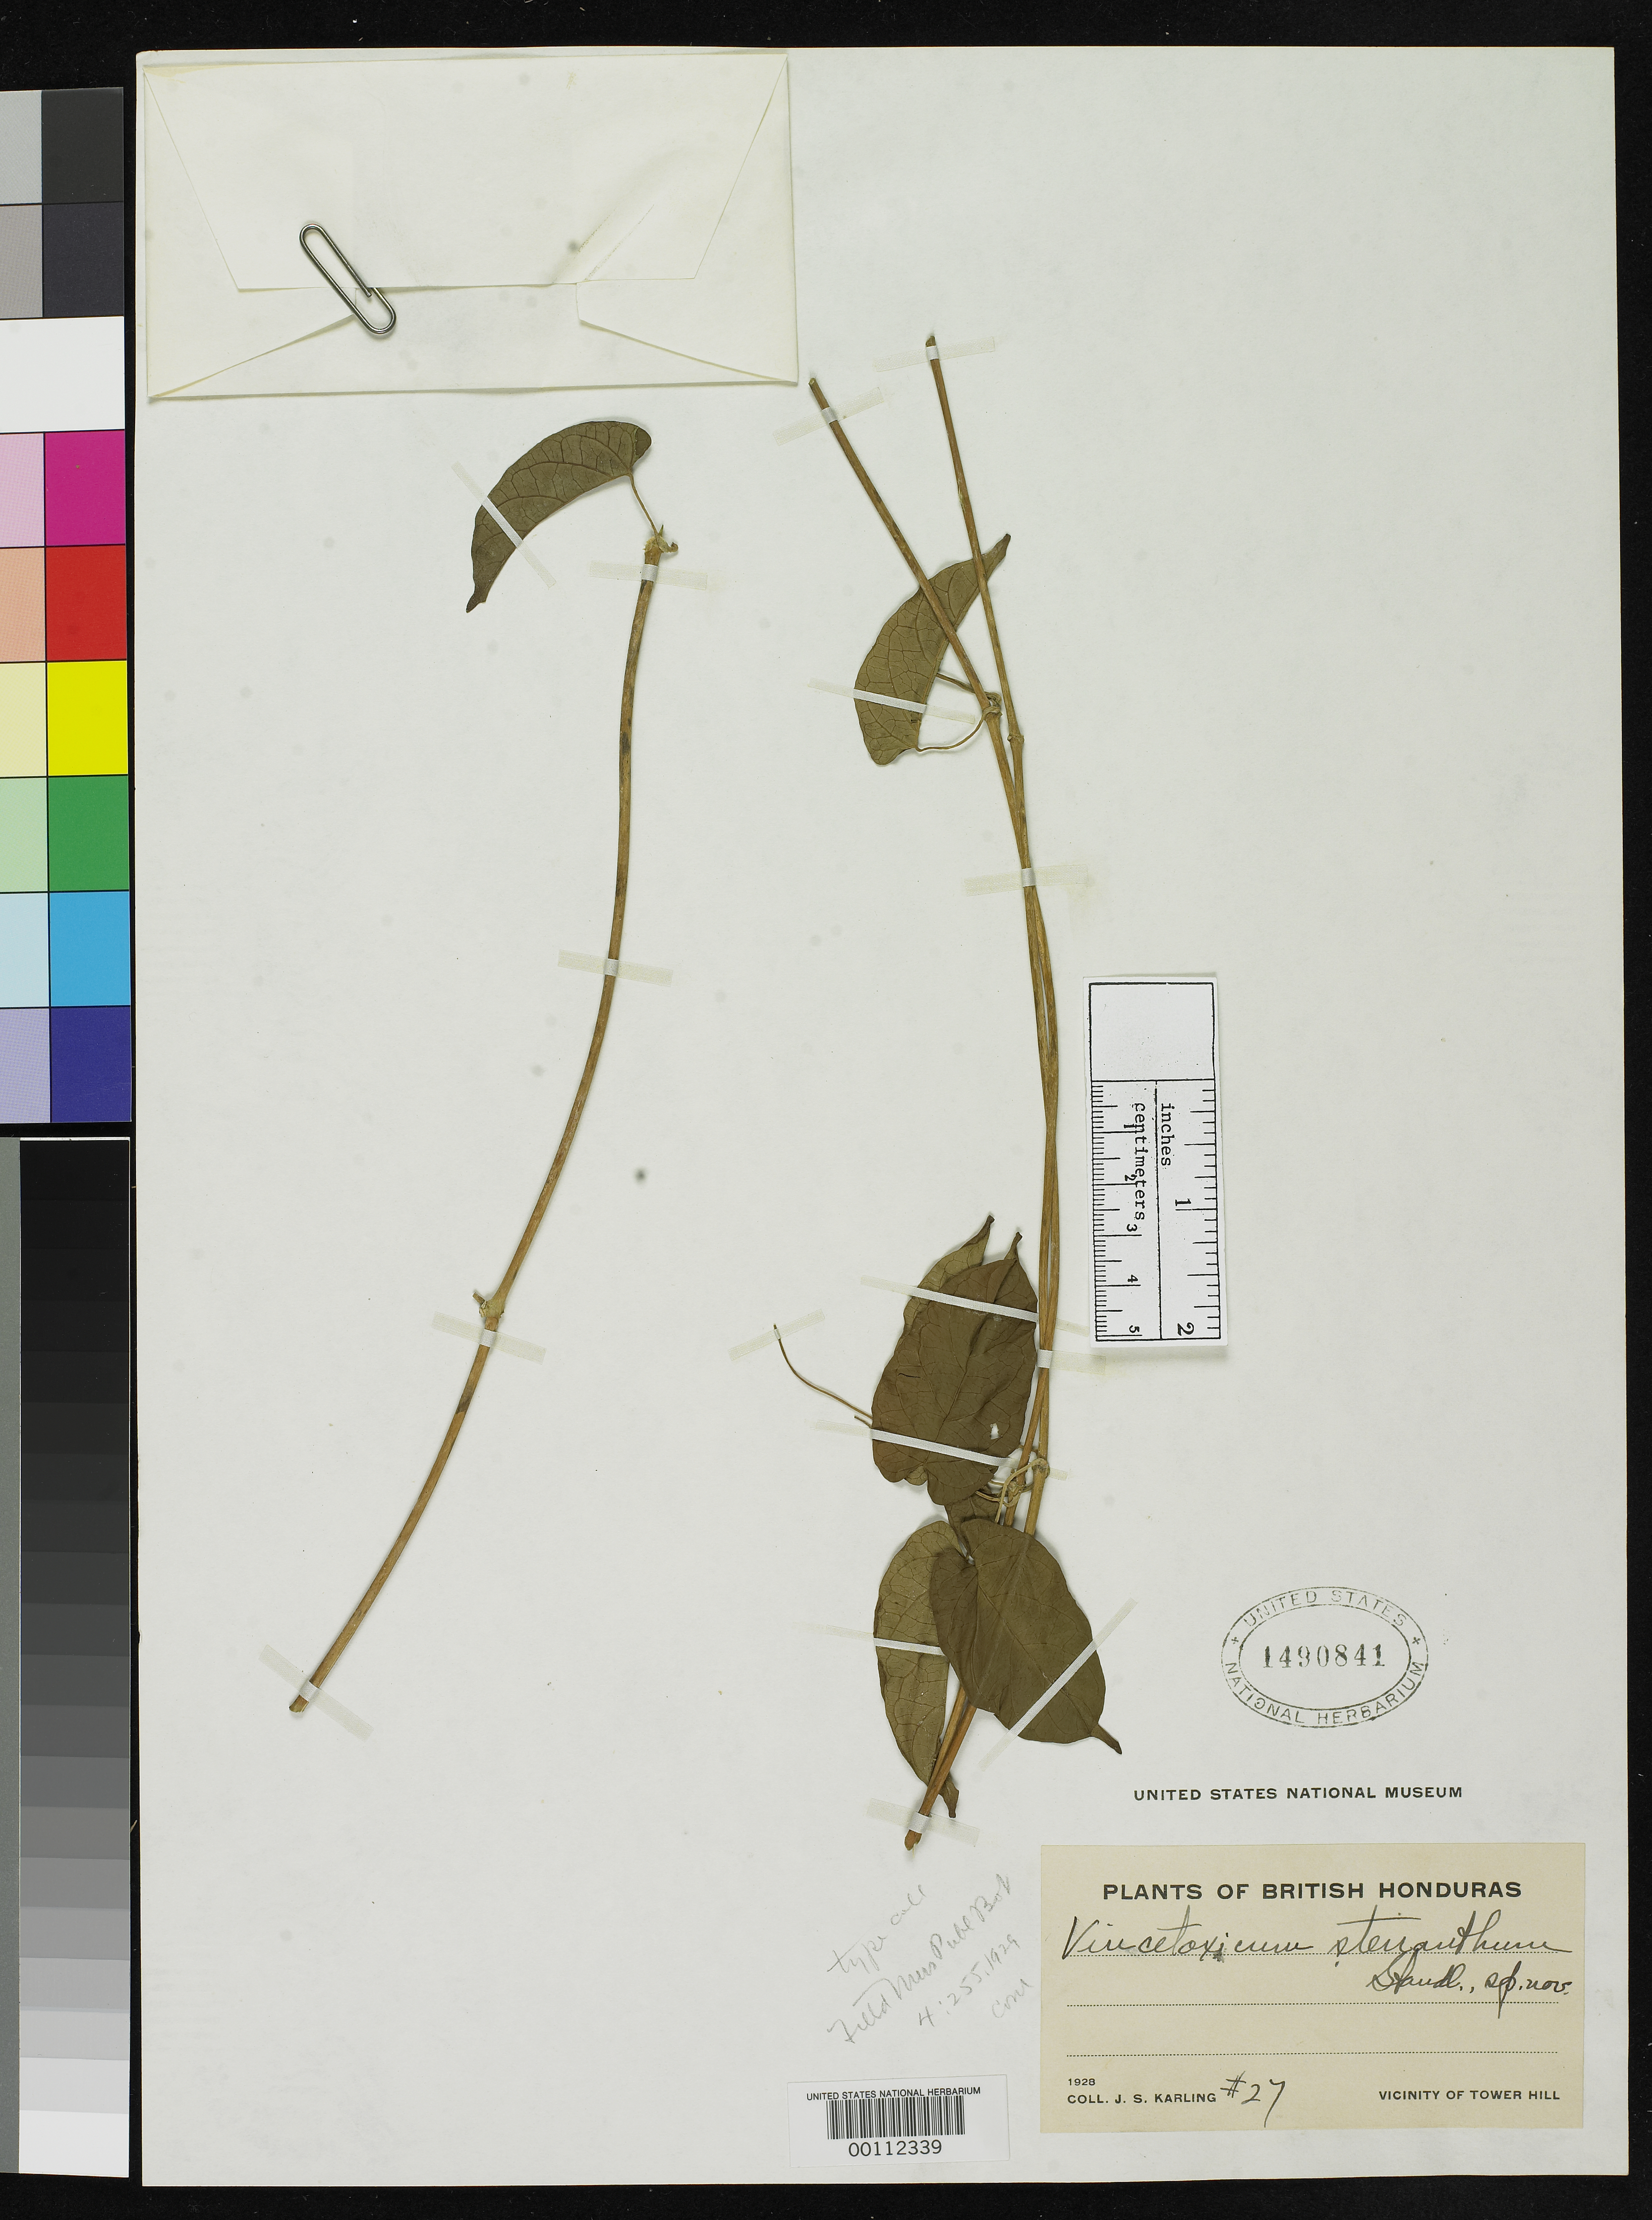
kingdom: Plantae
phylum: Tracheophyta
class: Magnoliopsida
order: Gentianales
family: Apocynaceae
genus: Vincetoxicum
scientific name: Vincetoxicum stenanthum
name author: Standl.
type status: Isotype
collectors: J. Karling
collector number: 27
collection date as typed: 1928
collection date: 1928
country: Belize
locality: British Honduras, Vicinity of Tower Hill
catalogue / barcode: US 1490841